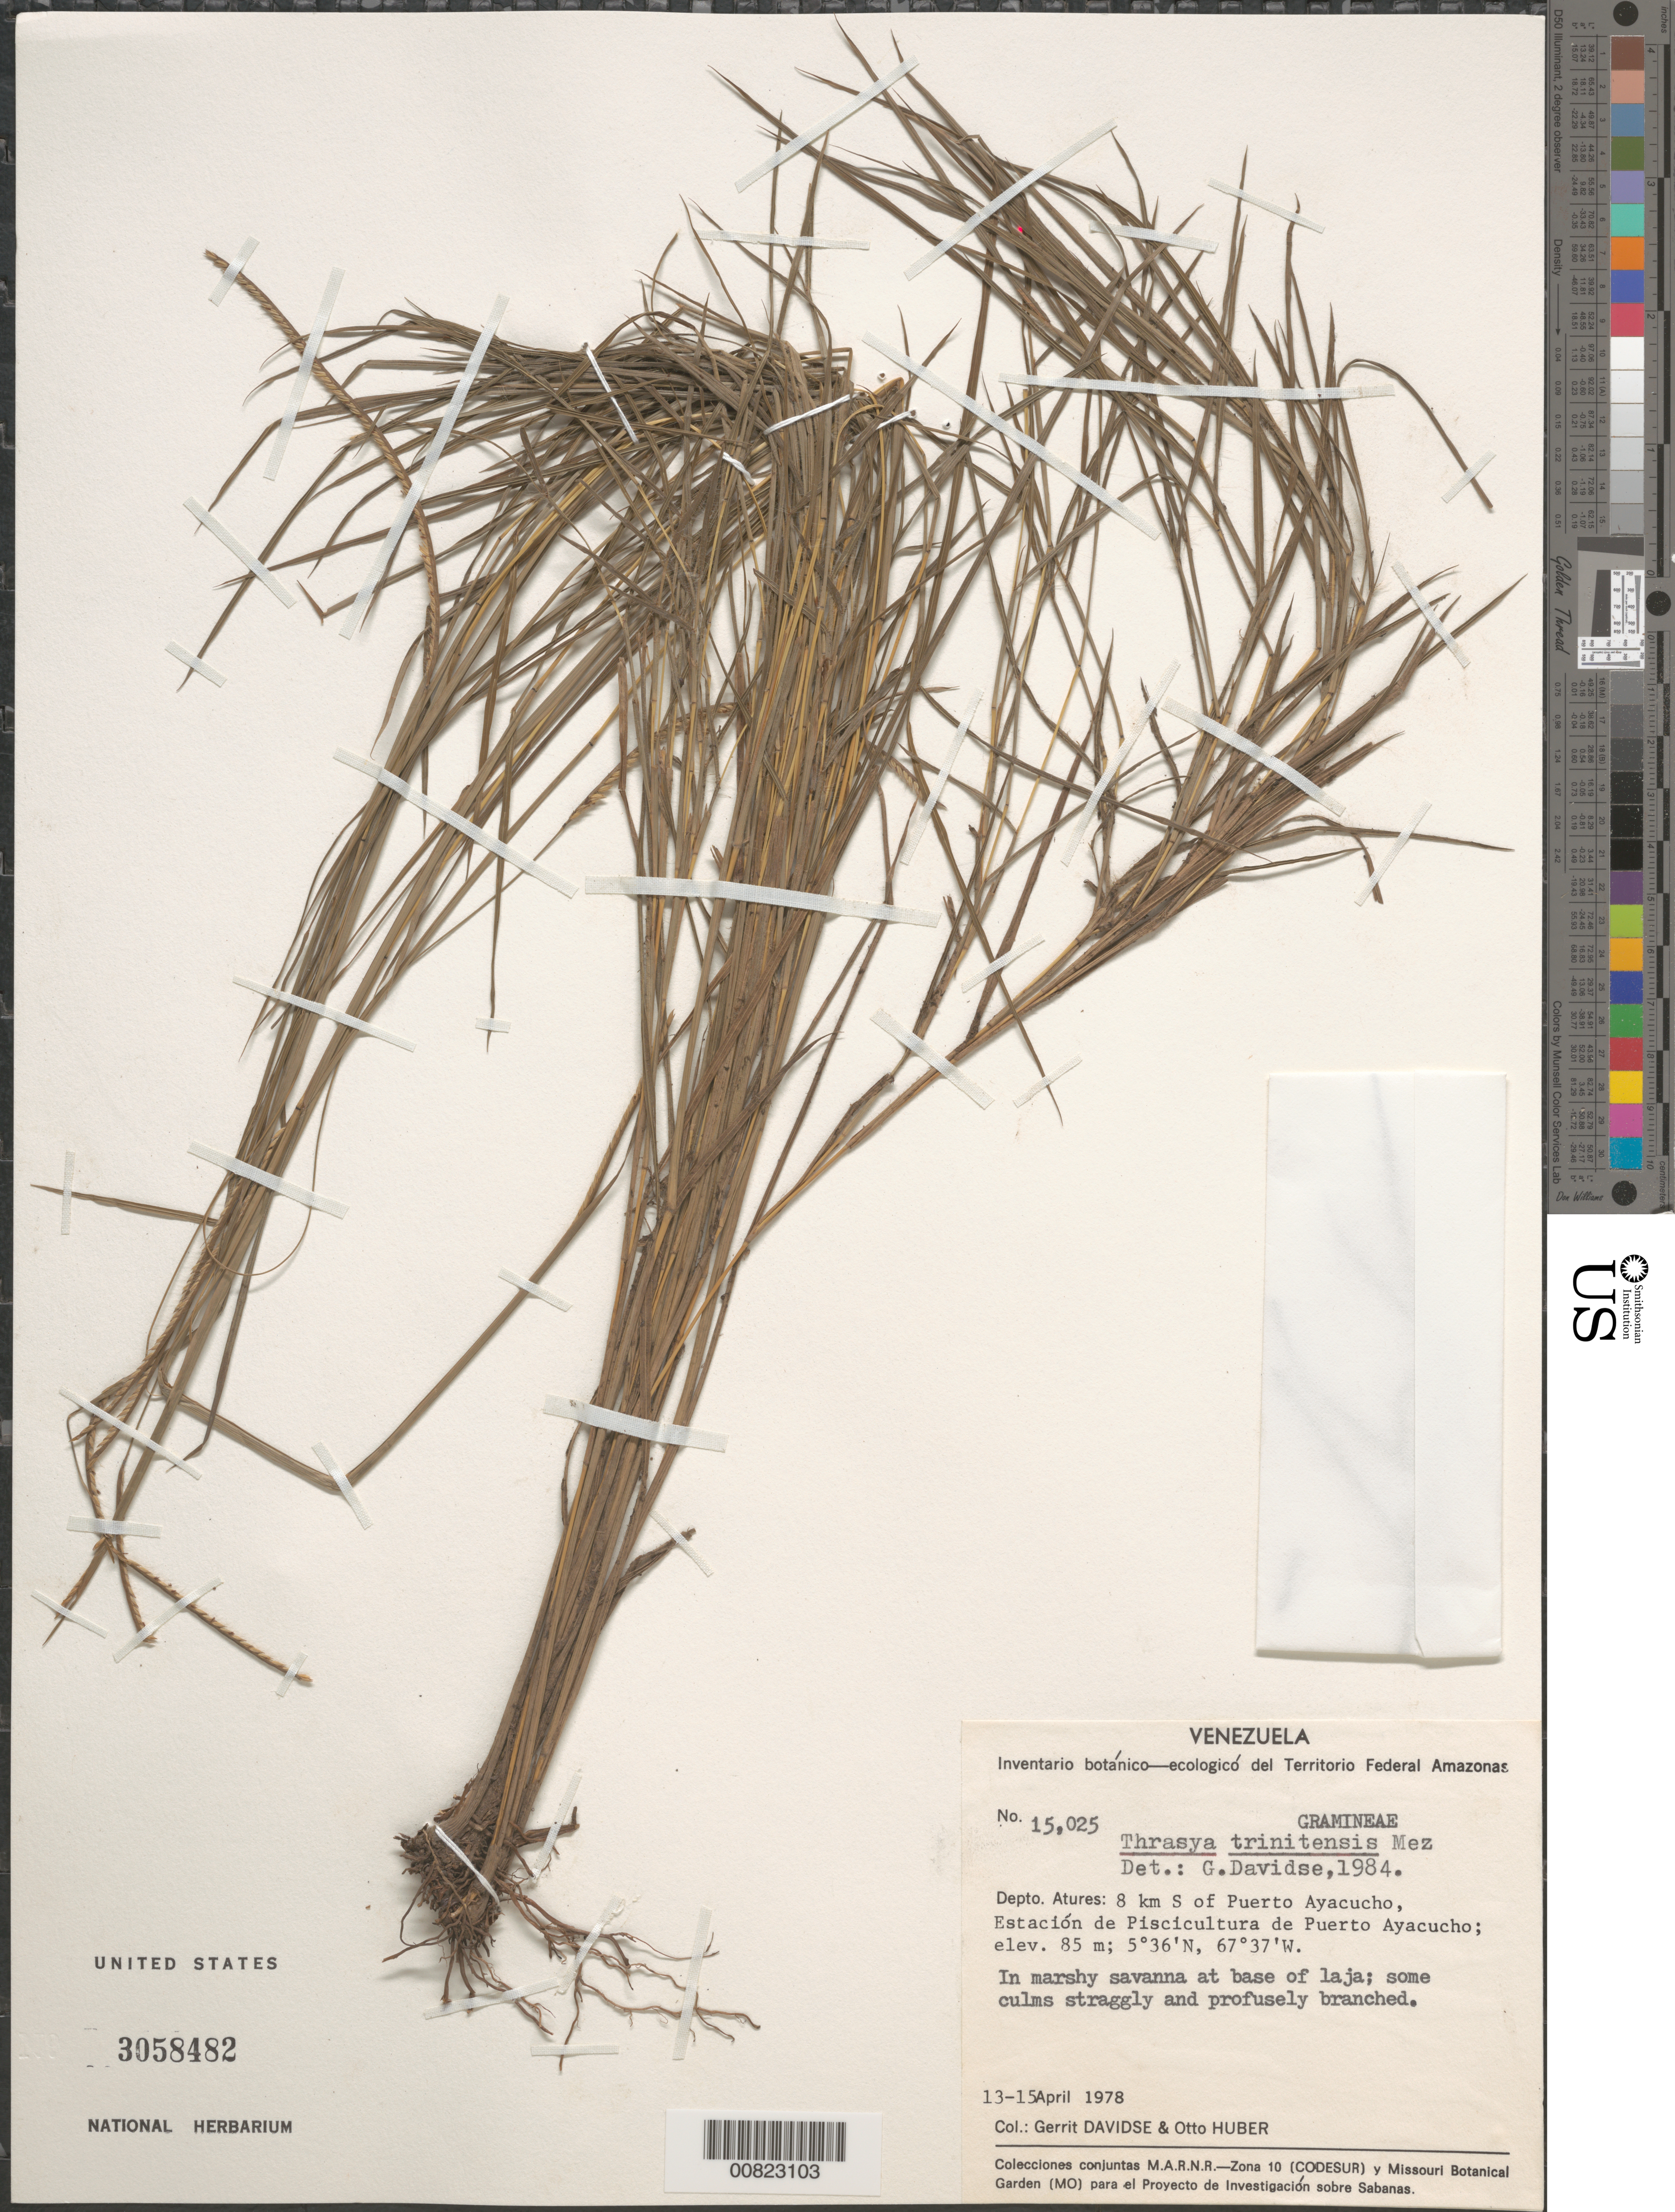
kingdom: Plantae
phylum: Tracheophyta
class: Liliopsida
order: Poales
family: Poaceae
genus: Thrasya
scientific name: Thrasya trinitensis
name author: Mez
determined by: Davidse, Gerrit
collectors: G. Davidse & O. Huber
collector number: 15025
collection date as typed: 13-Apr-78 to 15-Apr-78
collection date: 1978-04-13/1978-04-15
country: Venezuela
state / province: Amazonas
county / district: Atures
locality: Puerto Ayacucho, 8 km S of, Estación de Piscicultura de Puerto Ayacucho, Río Orinoco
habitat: Marshy savanna at base of laja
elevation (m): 85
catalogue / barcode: US 3058482